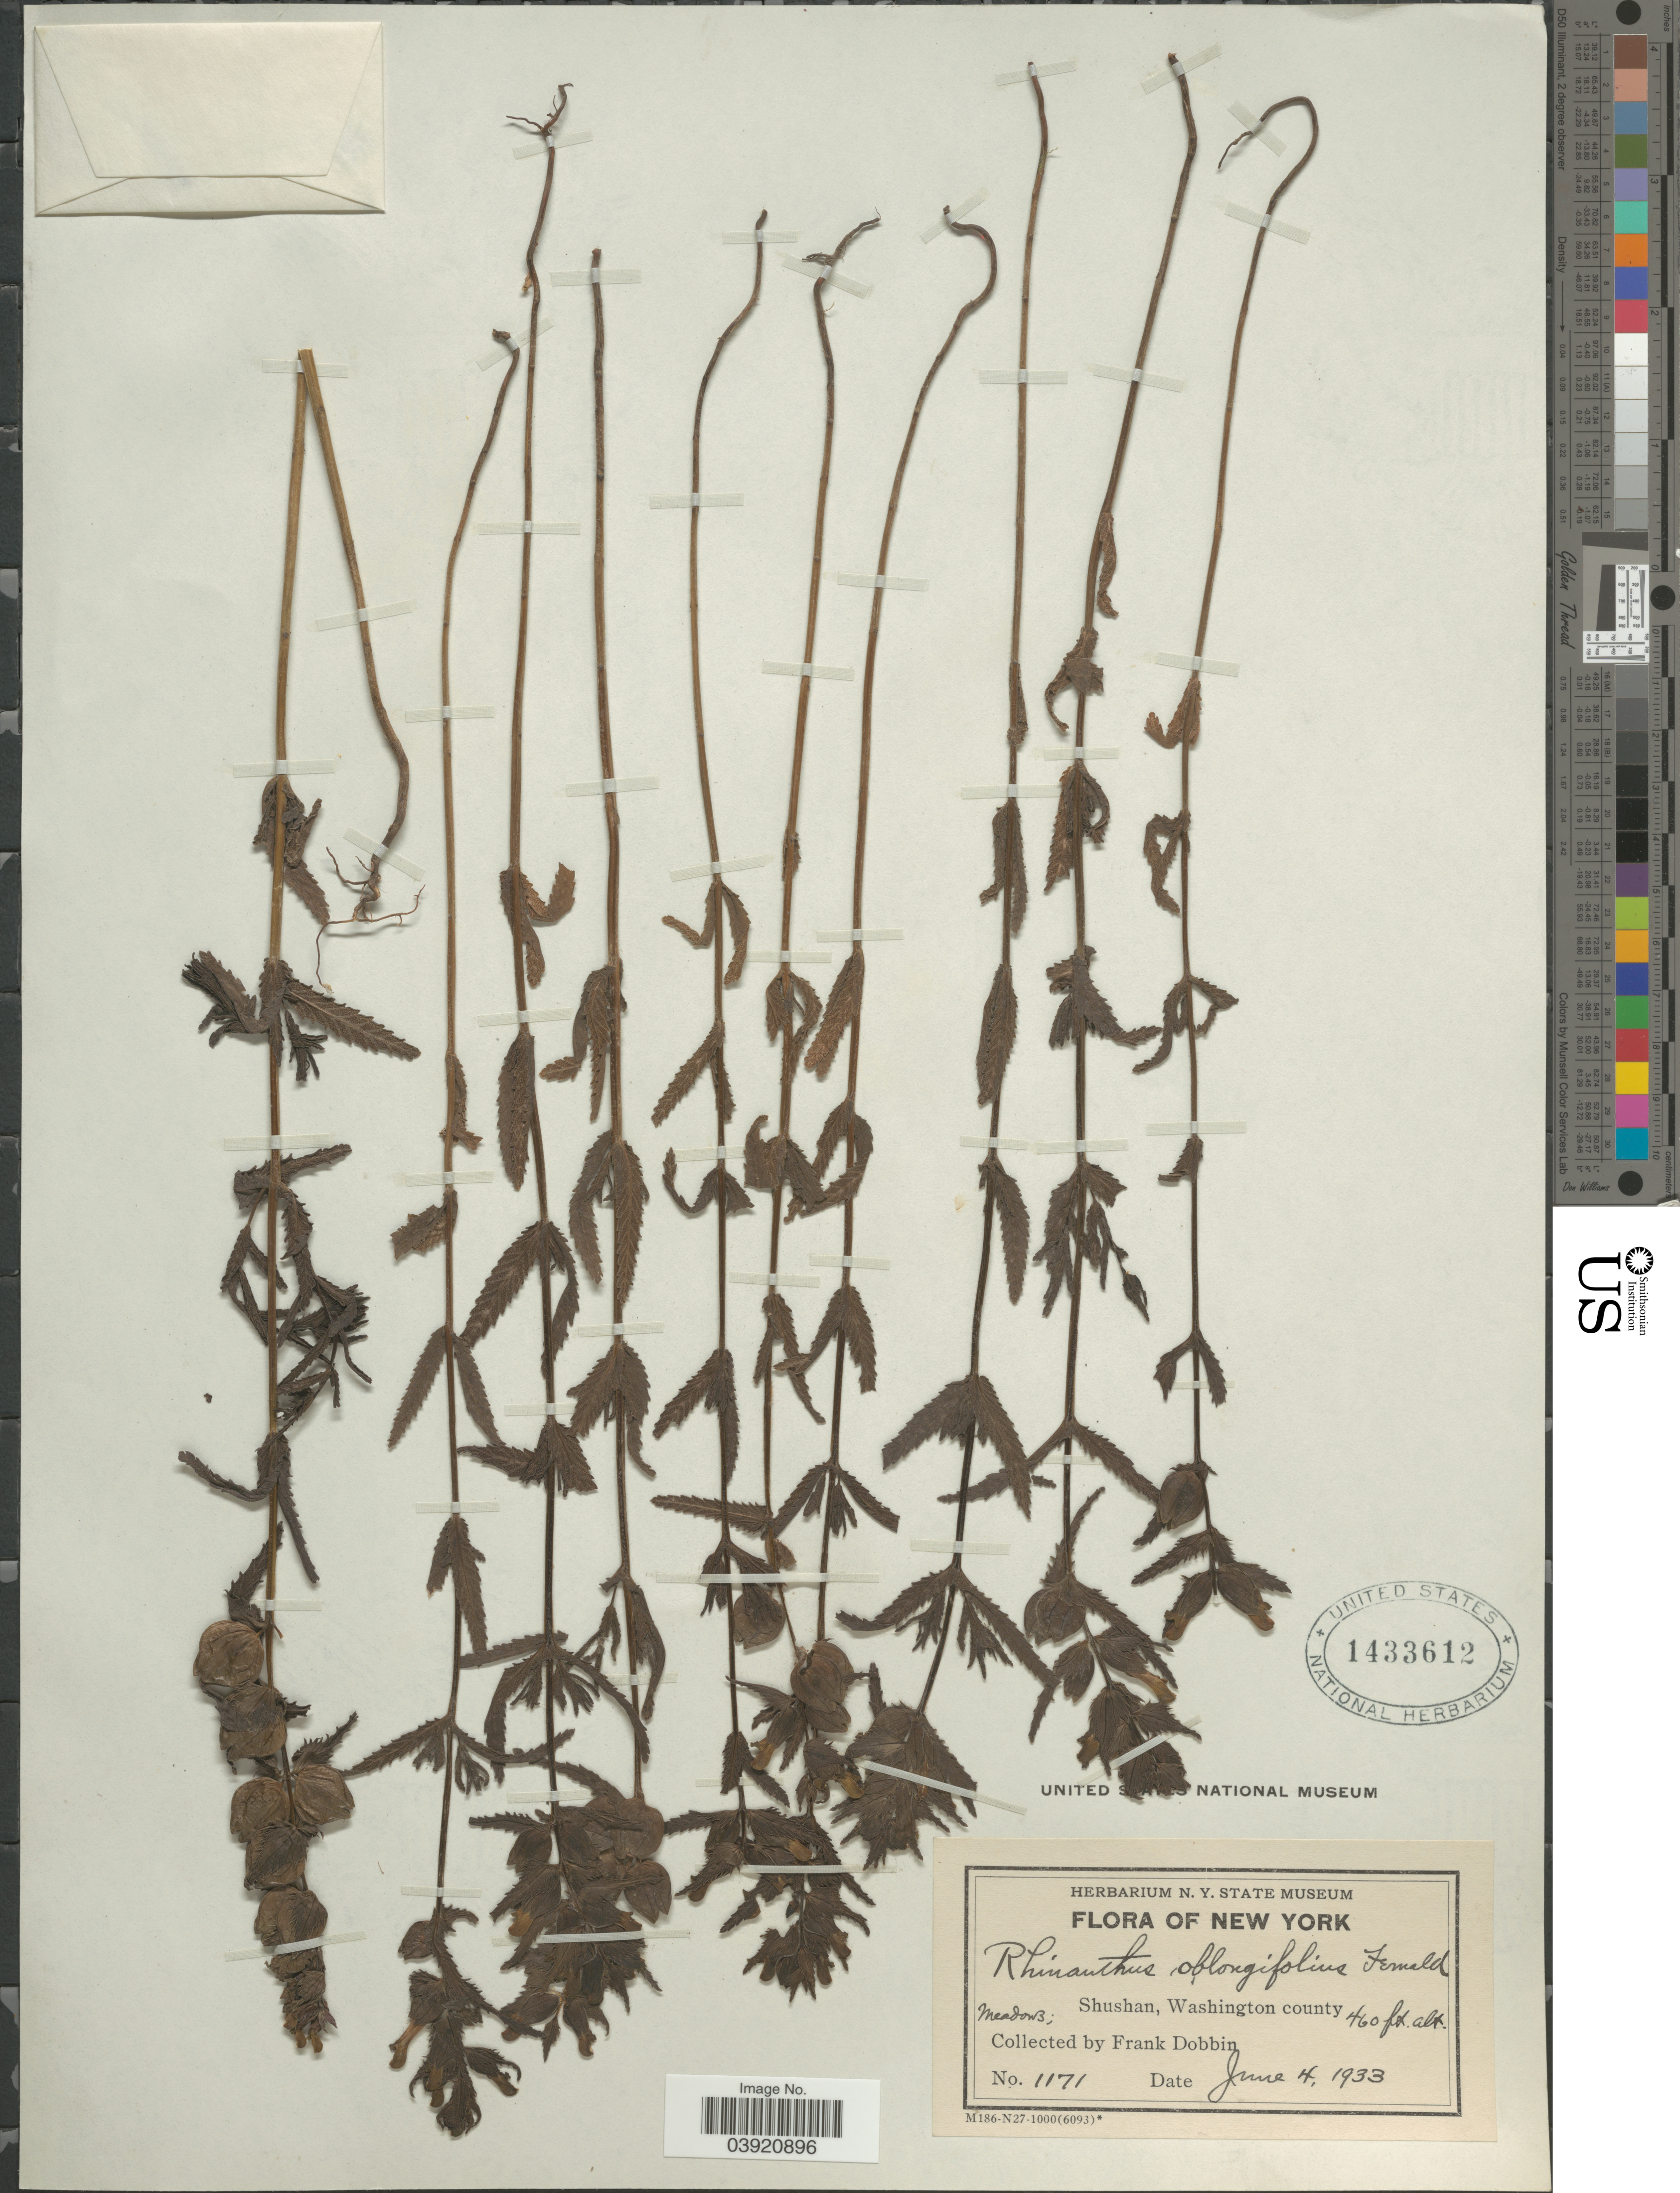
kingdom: Plantae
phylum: Tracheophyta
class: Magnoliopsida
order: Lamiales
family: Orobanchaceae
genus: Rhinanthus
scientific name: Rhinanthus oblongifolius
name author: Fernald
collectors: F. Dobbin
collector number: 1171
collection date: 1933-06-04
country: United States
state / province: New York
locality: Meadows; Shushan, Washington county.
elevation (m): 140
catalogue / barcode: US 1433612